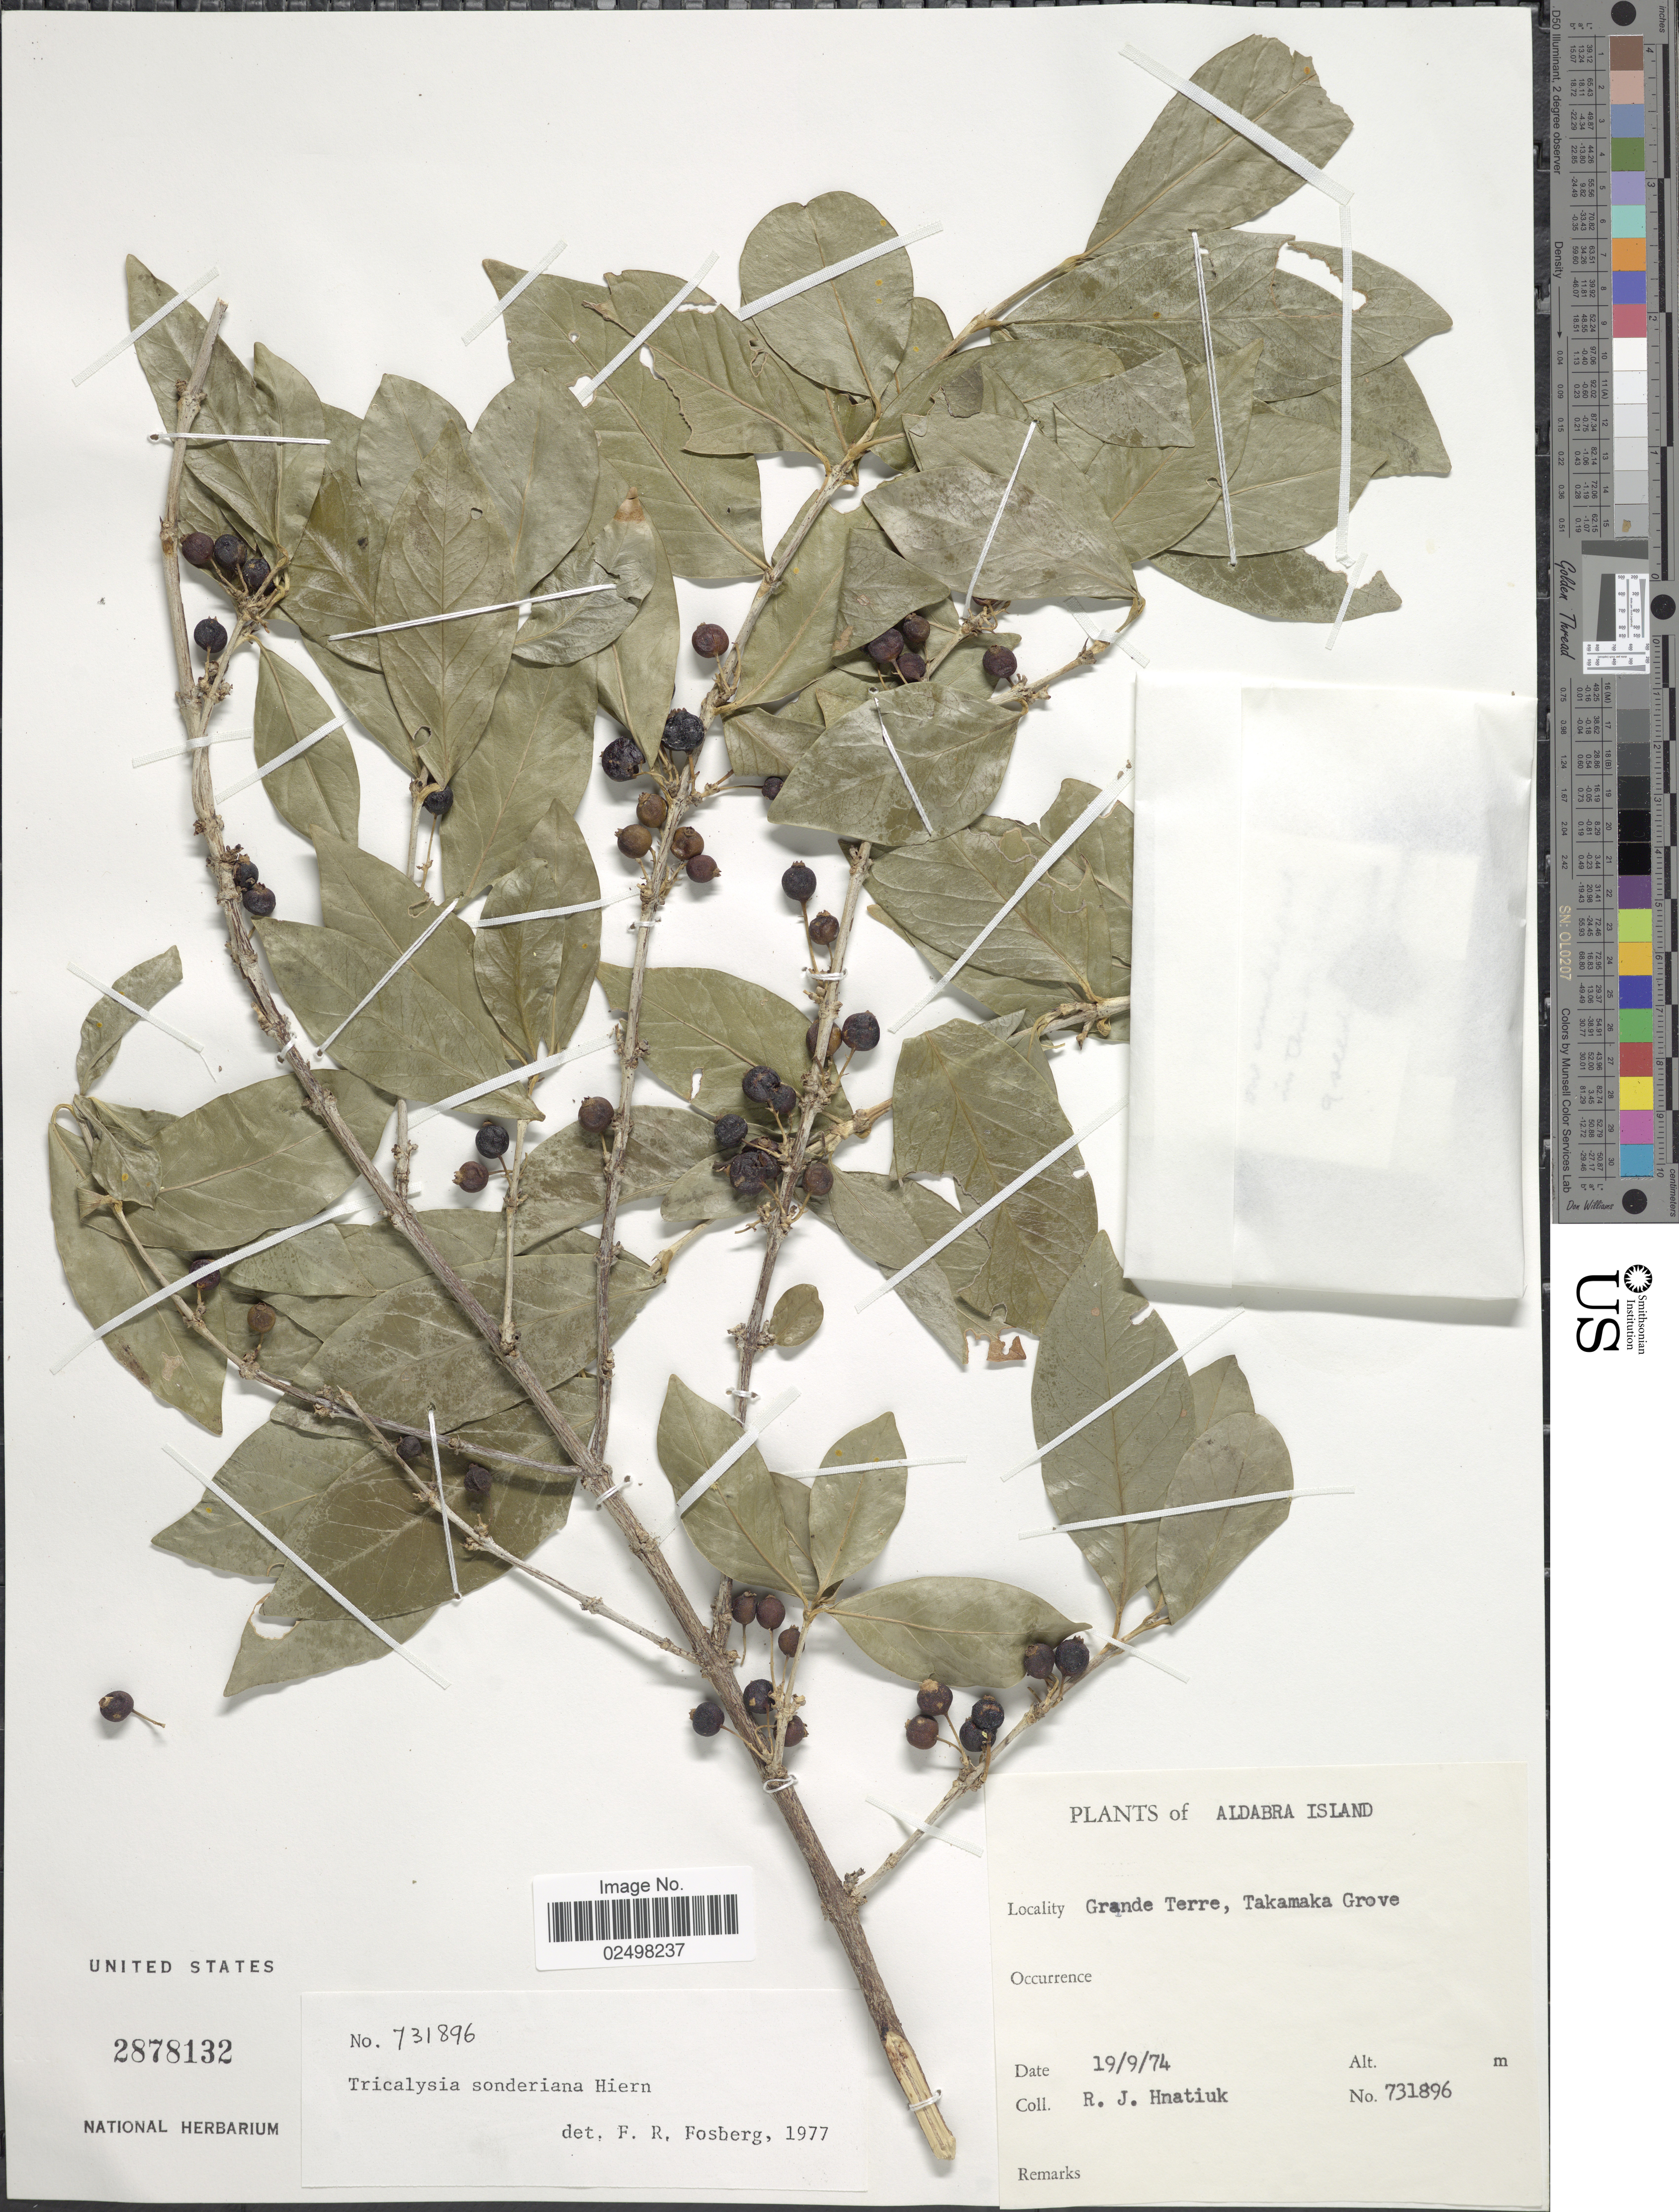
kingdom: Plantae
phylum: Tracheophyta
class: Magnoliopsida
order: Gentianales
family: Rubiaceae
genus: Tricalysia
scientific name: Tricalysia sonderiana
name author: Hiern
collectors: R. Hnatiuk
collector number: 731896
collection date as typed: Transcribed d/m/y: 19/9/74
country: Seychelles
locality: Aldabra Island. Grande Terre, Takamaka Grove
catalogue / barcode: US 2878132